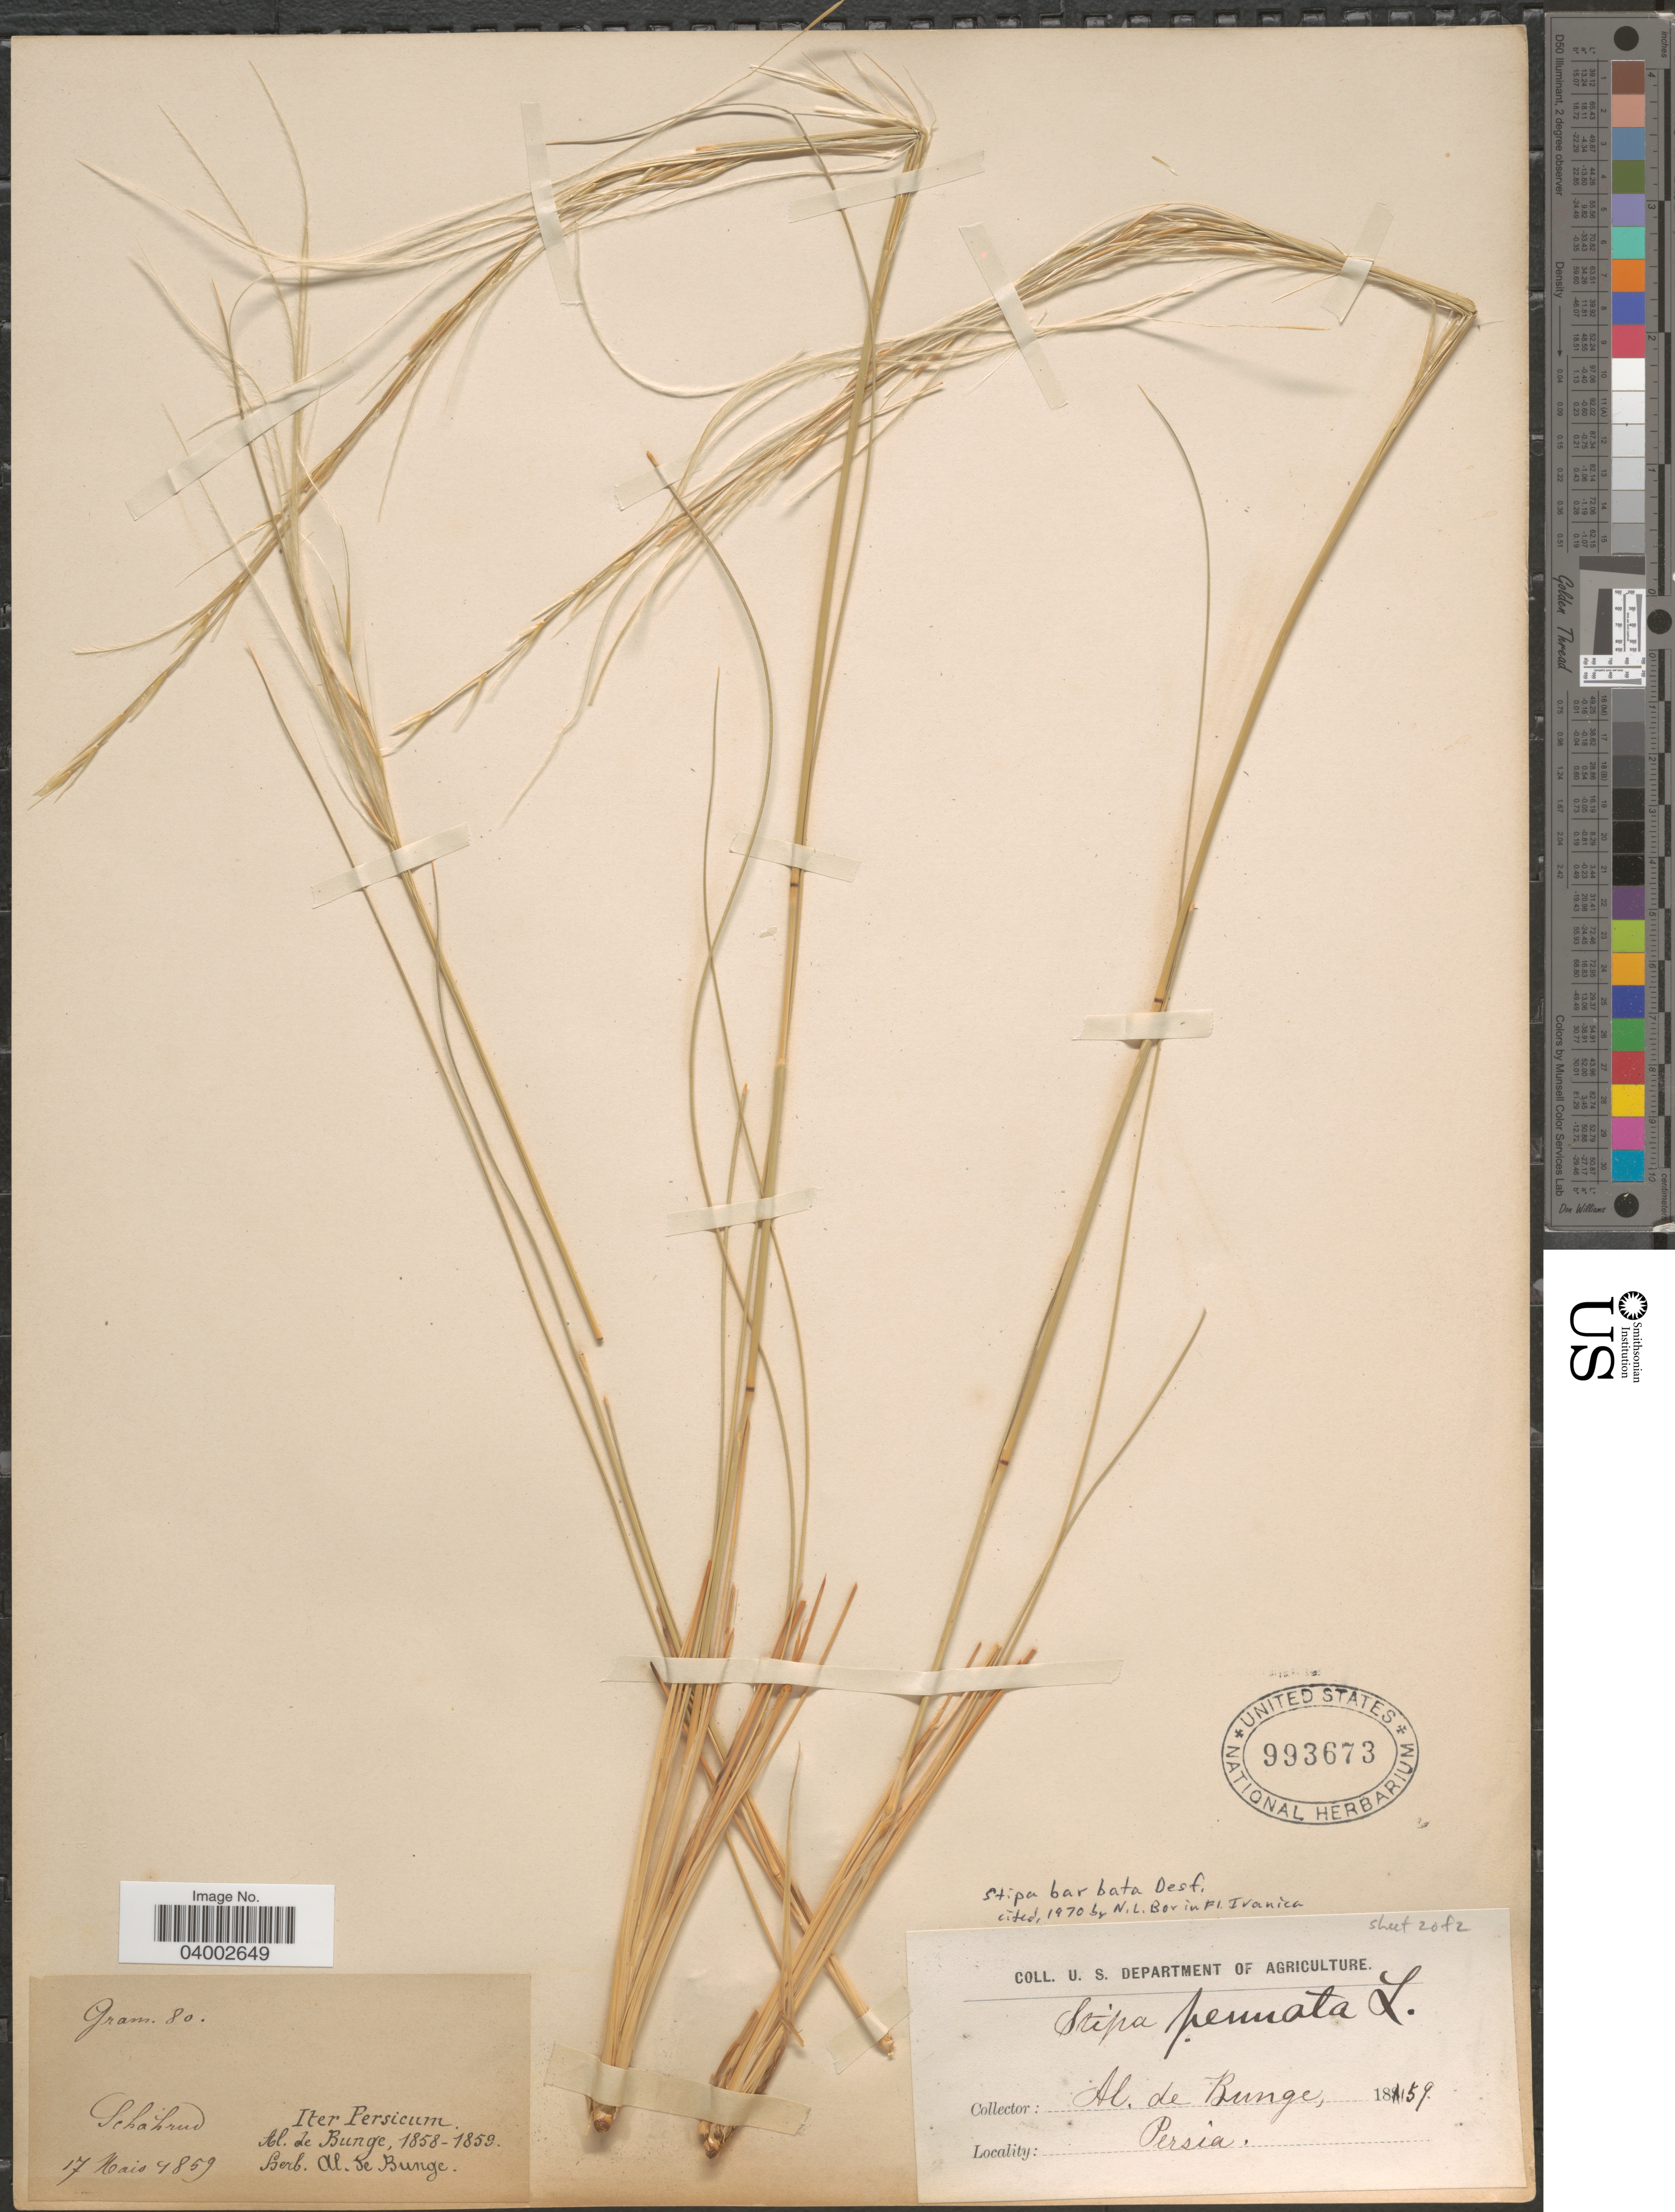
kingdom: Plantae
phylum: Tracheophyta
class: Liliopsida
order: Poales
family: Poaceae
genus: Stipa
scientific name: Stipa barbata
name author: Michx.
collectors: A. de Bunge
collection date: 1859-05-17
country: Iran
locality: Schăhrud. Iter Persicum. Persia.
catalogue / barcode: US 993673